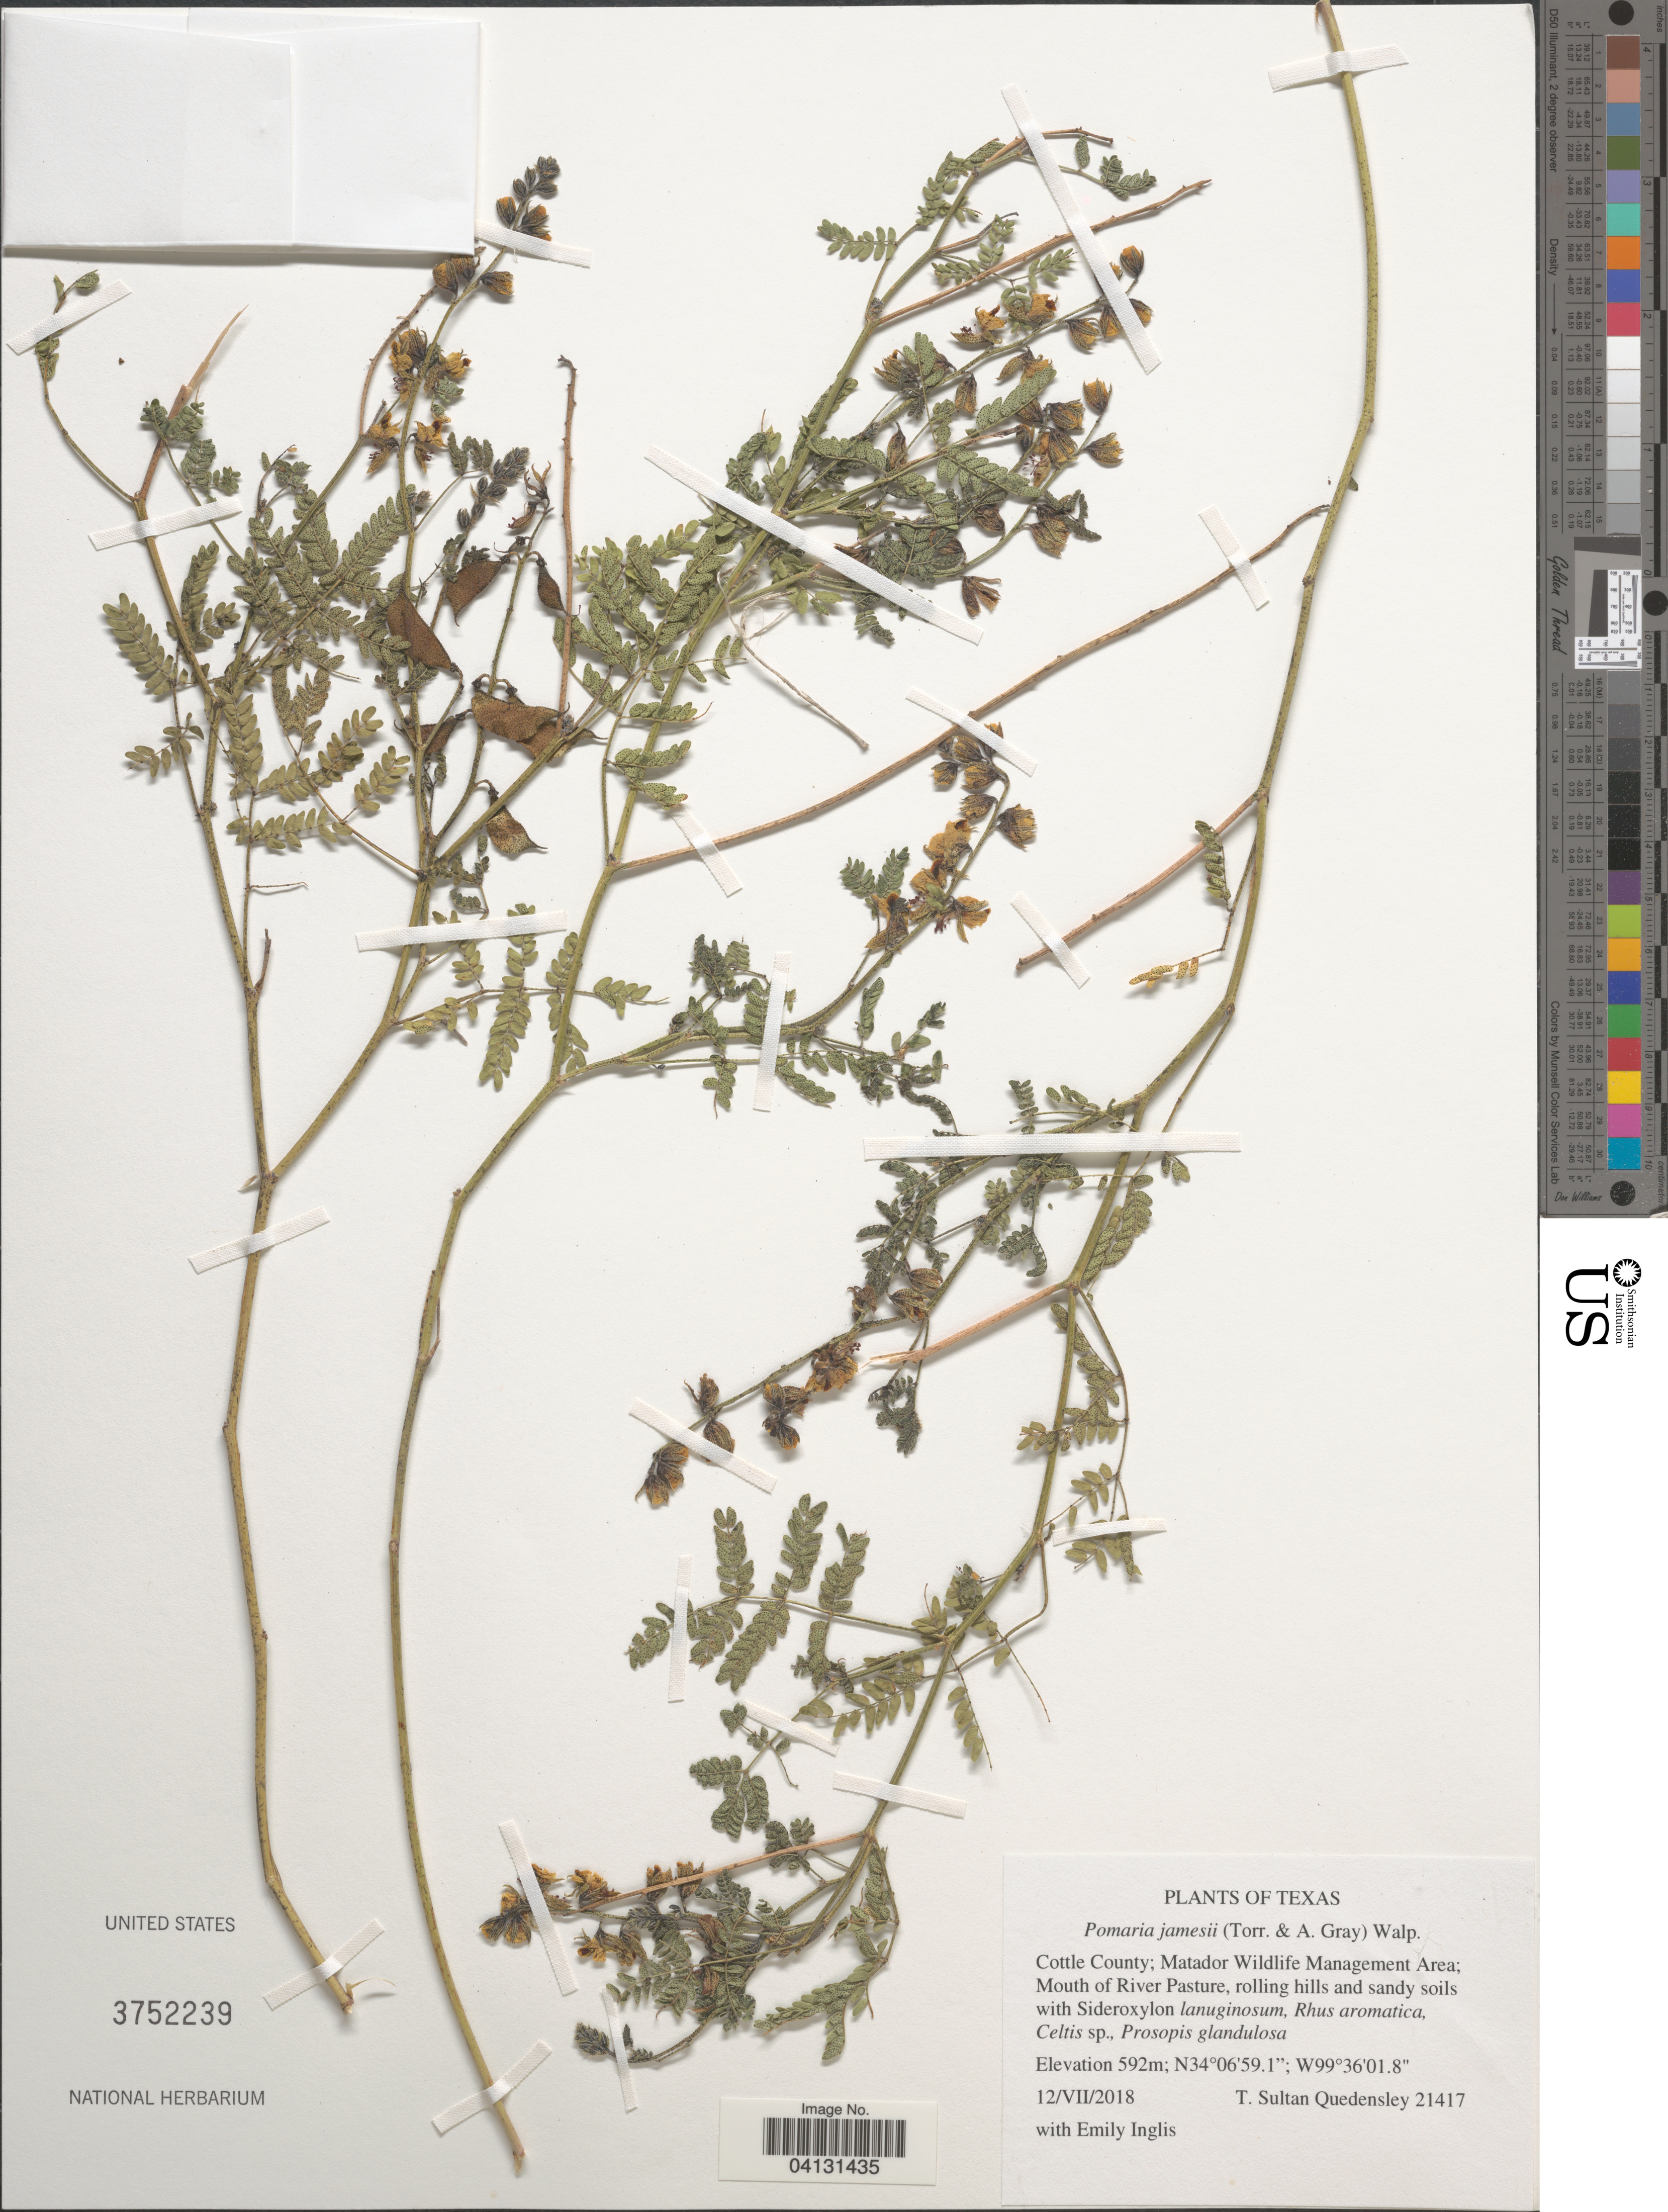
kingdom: Plantae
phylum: Tracheophyta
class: Magnoliopsida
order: Fabales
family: Fabaceae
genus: Pomaria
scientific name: Pomaria jamesii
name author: (Torr. & A. Gray) Walp.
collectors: T. S. Quedensley & E. Inglis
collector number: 21417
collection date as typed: Transcribed d/m/y: 12/7/2018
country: United States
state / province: Texas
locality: Cottle County; Matador Wildlife Management Area; Mouth of River Pasture.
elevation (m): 592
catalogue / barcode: US 3752239